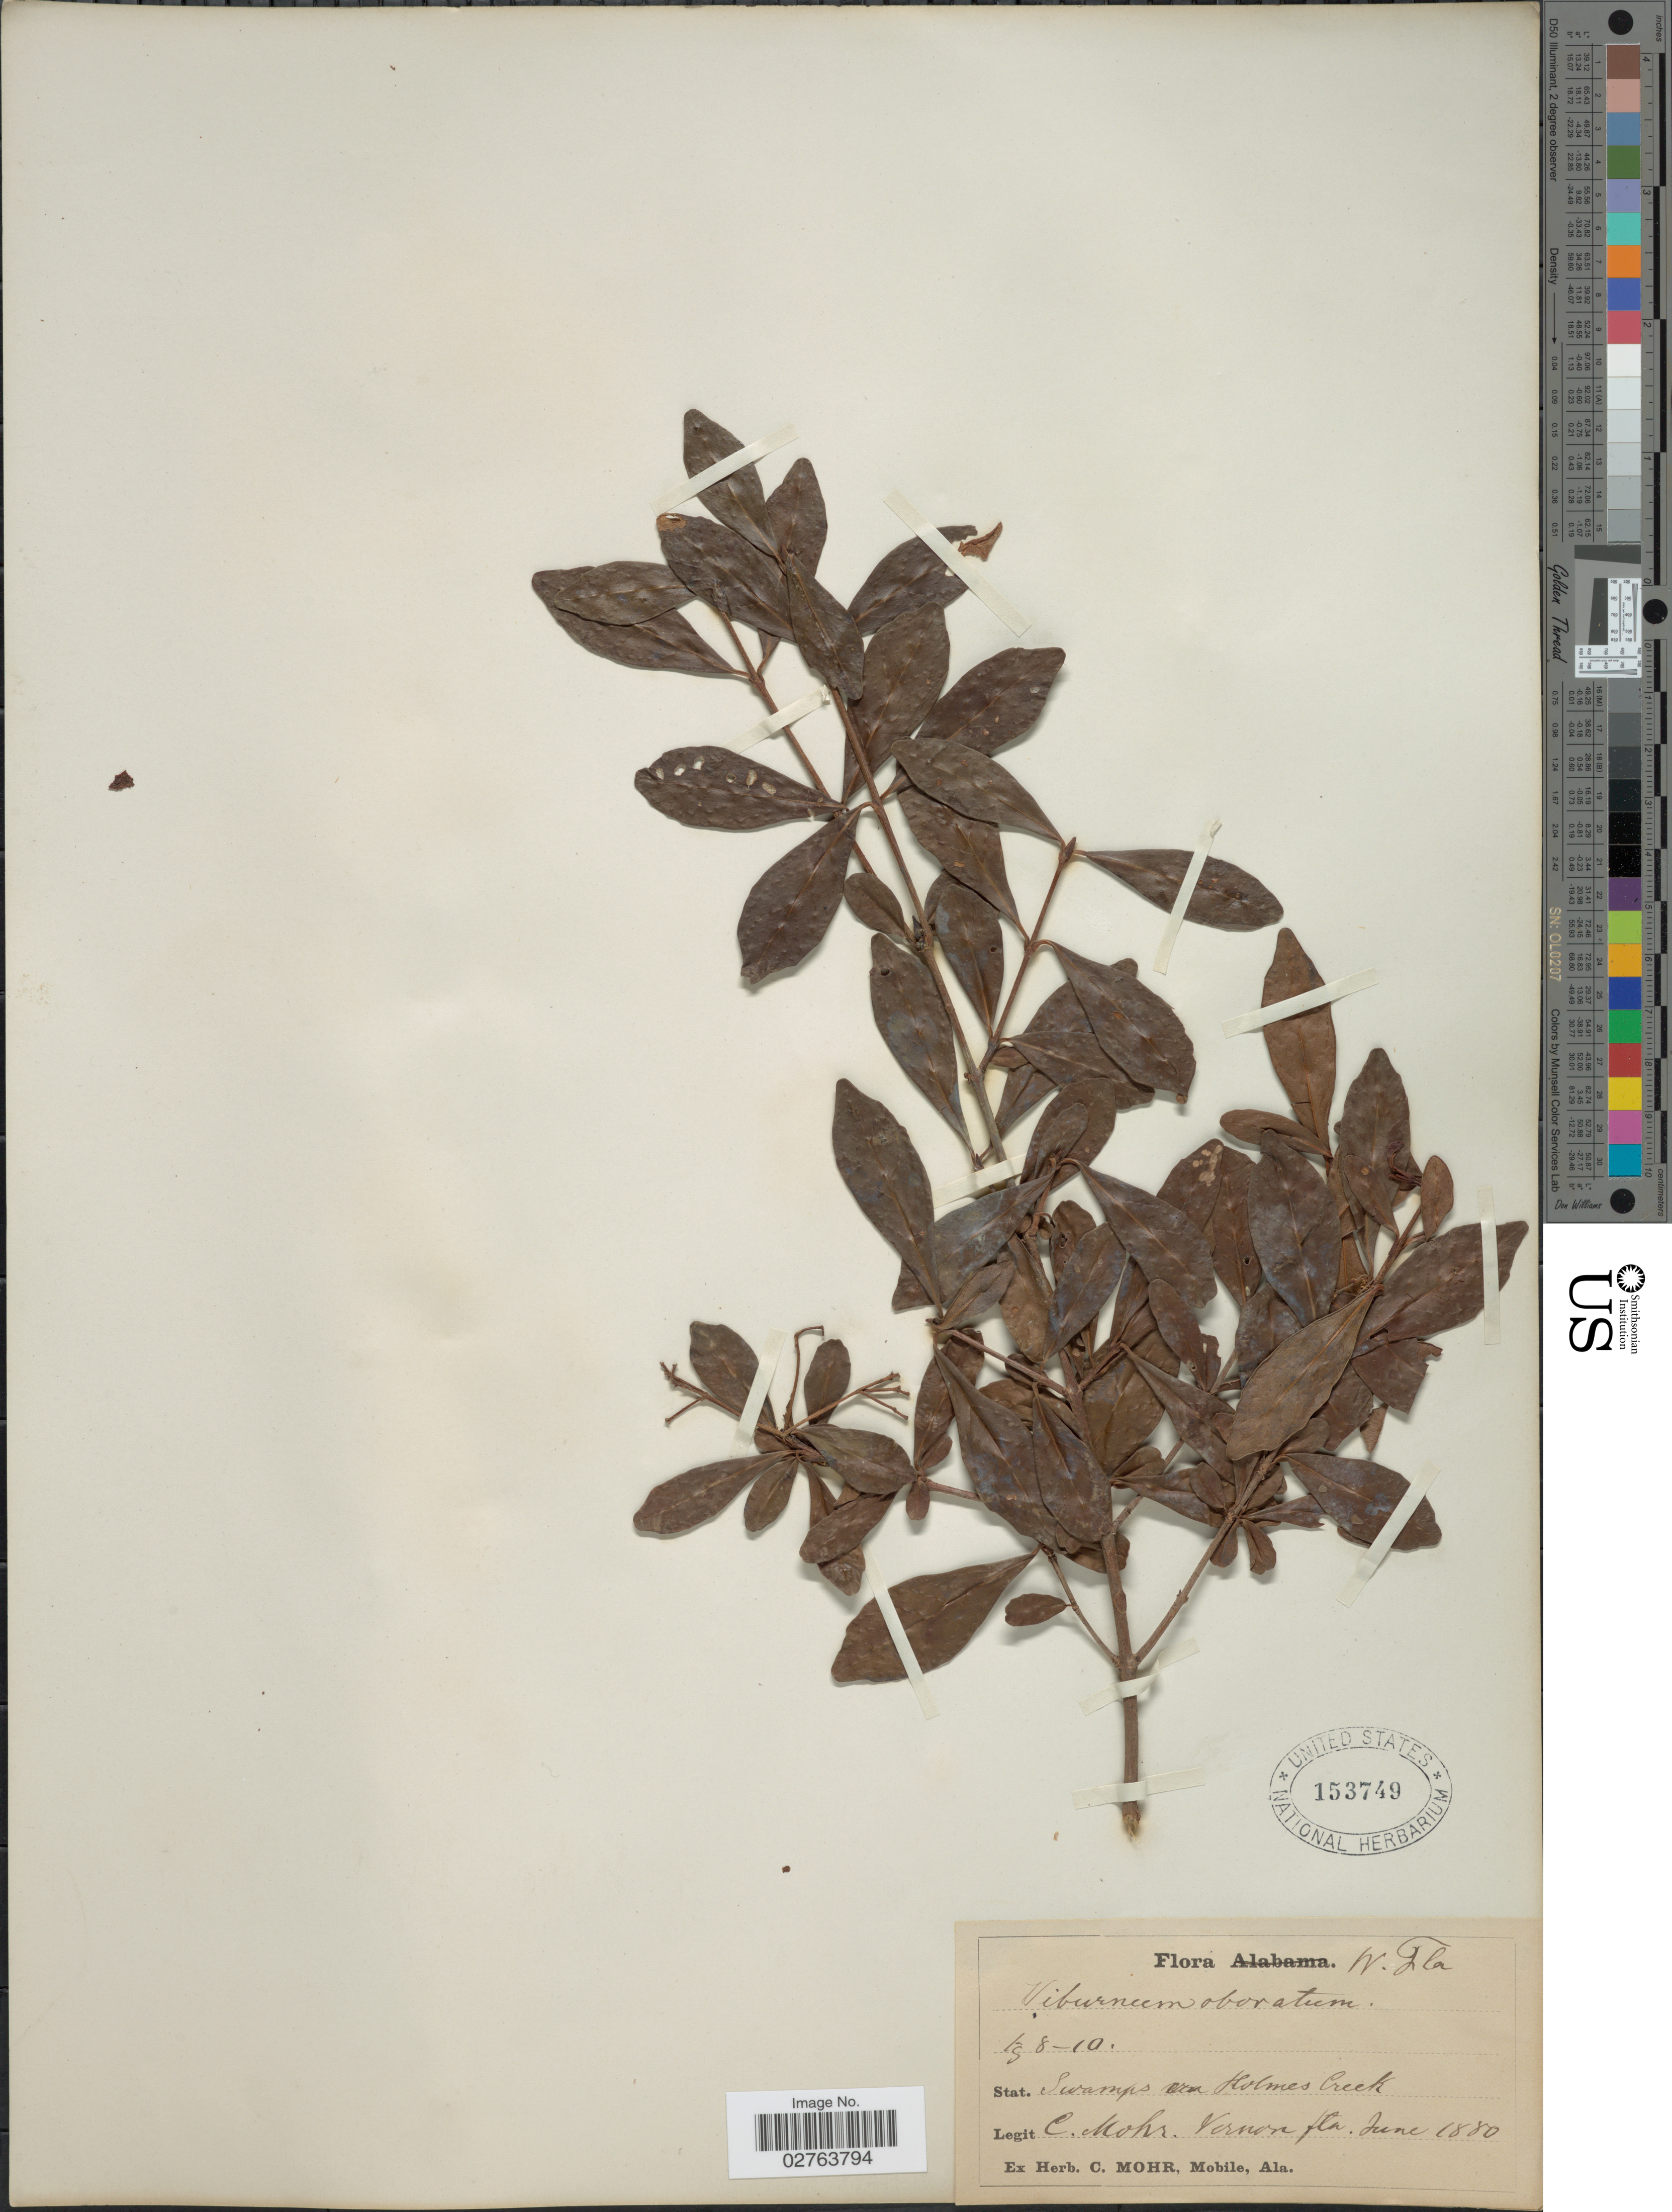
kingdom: Plantae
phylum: Tracheophyta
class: Magnoliopsida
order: Dipsacales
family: Viburnaceae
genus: Viburnum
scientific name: Viburnum obovatum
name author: Walter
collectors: C. T. Mohr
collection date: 1880-06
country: United States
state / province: Florida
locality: W. Fla. Swamps nr. Holmes Creek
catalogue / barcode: US 153749